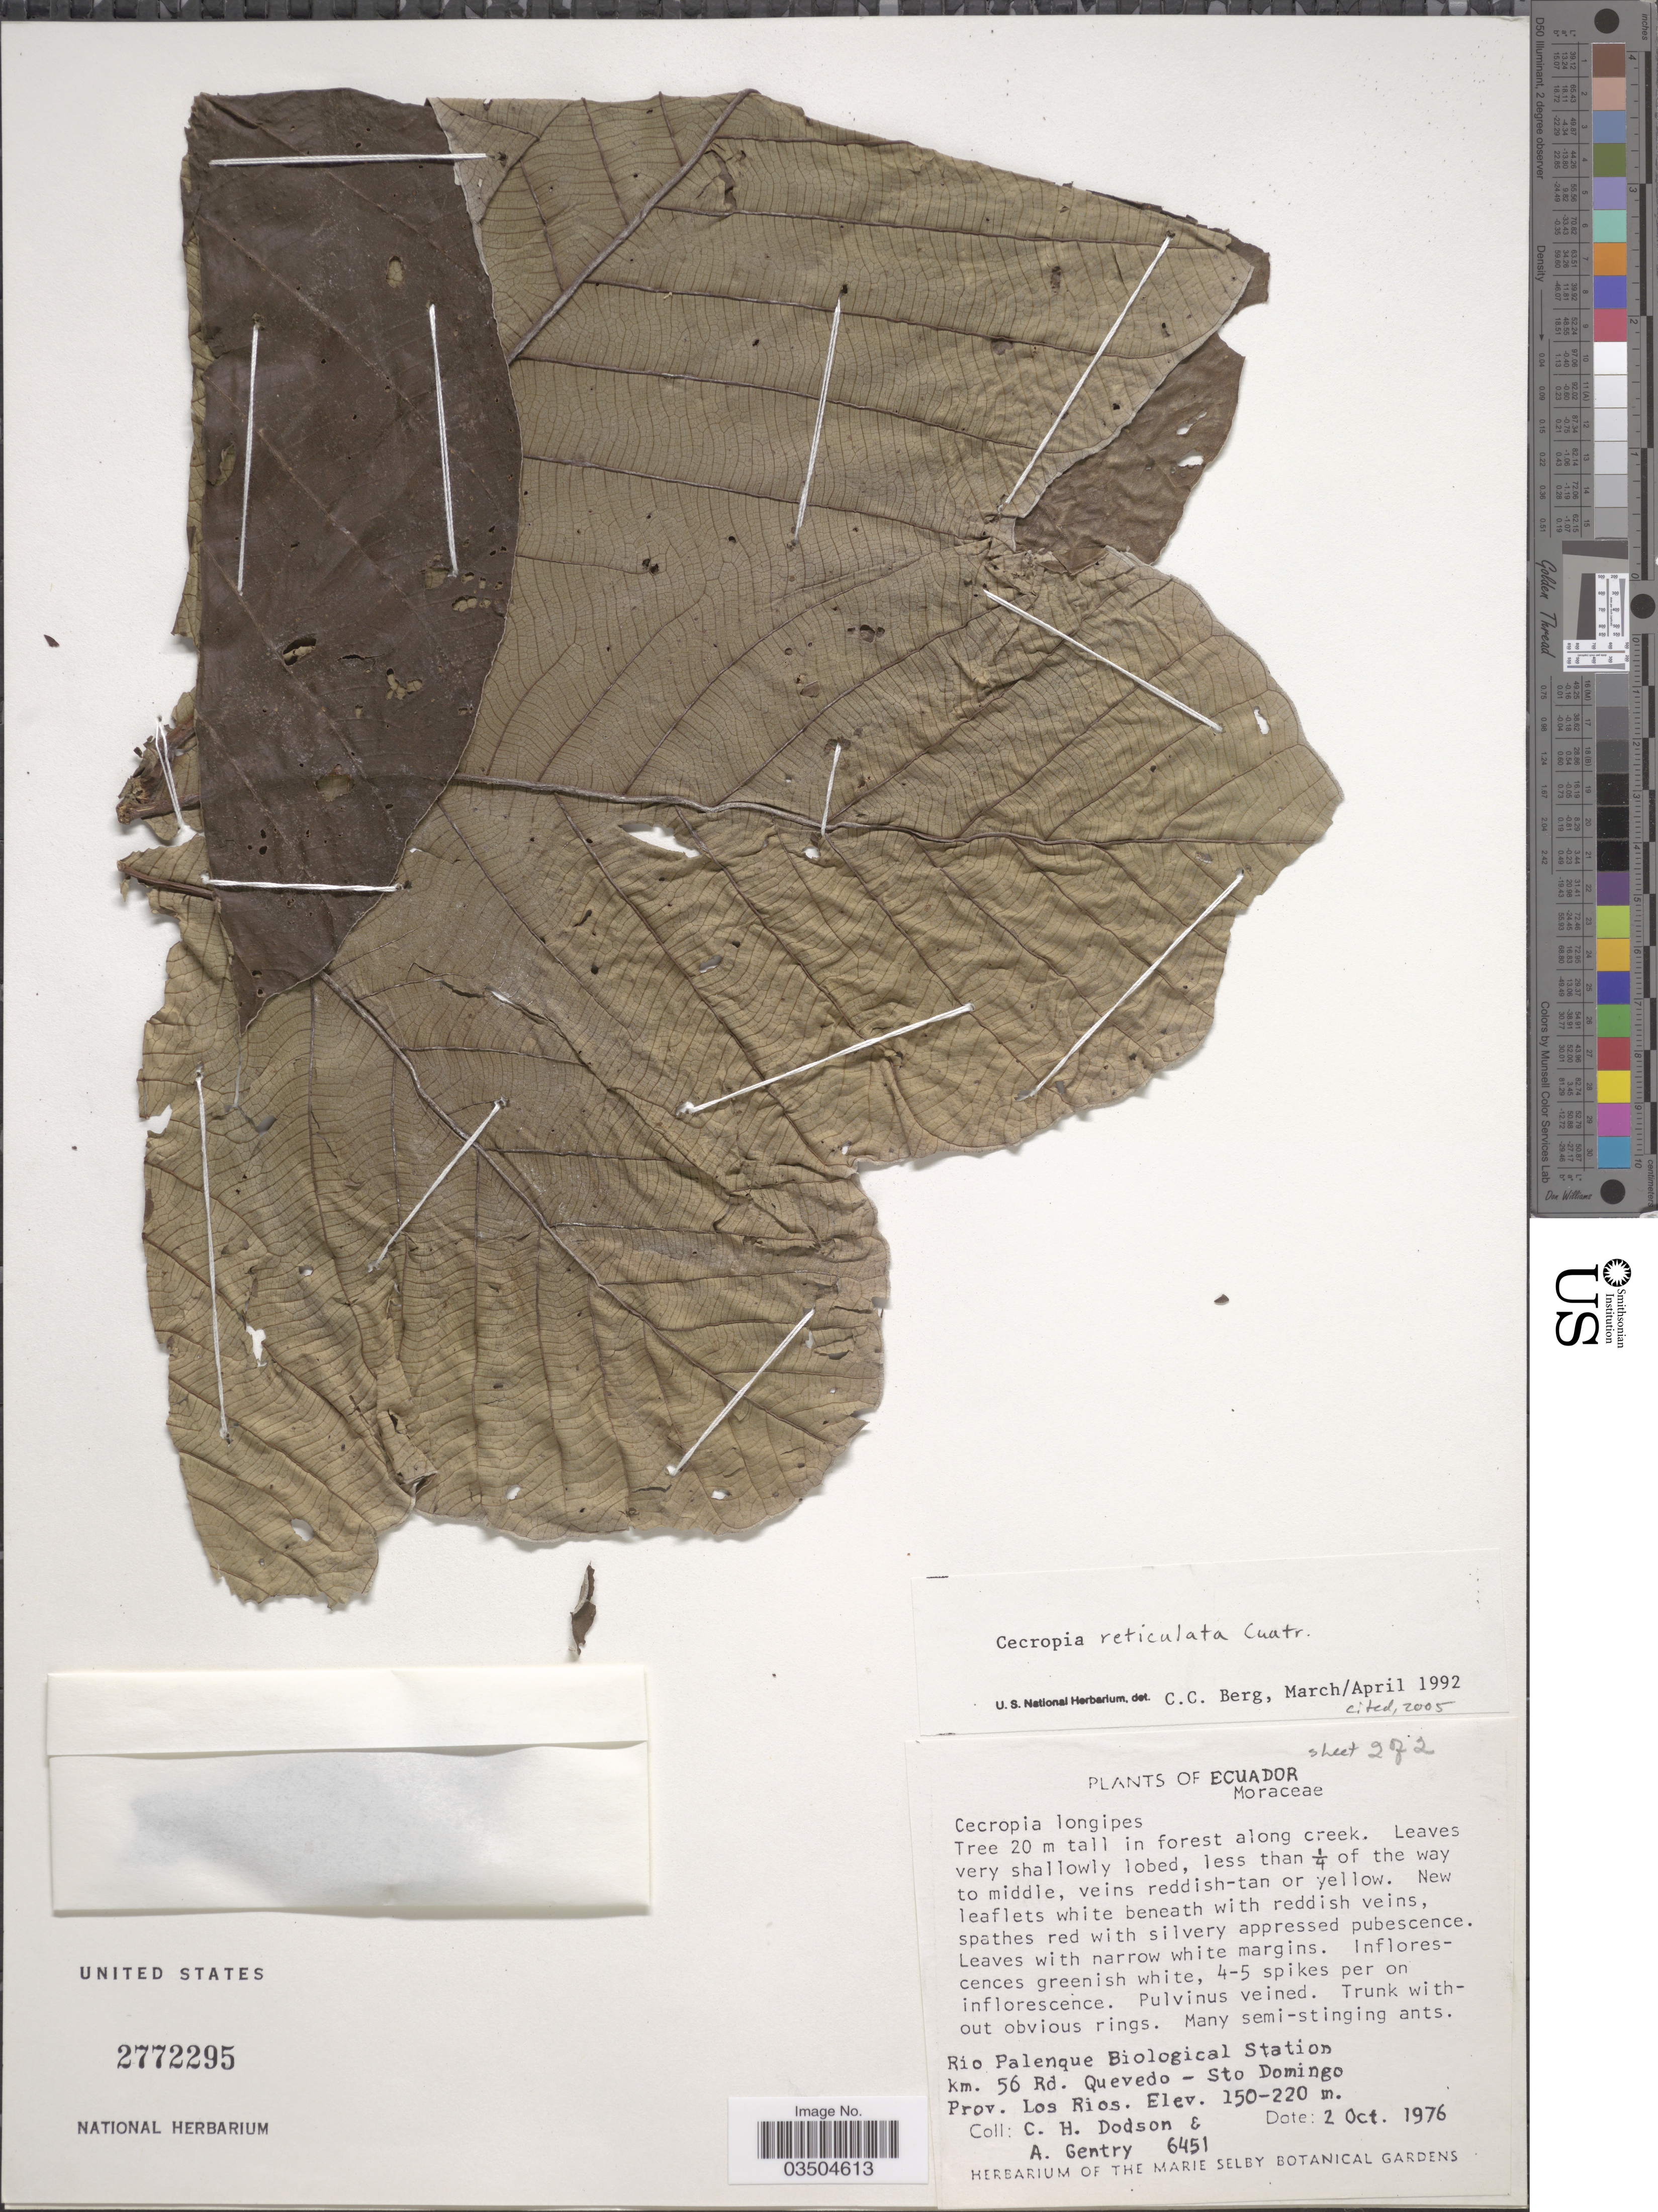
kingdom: Plantae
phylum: Tracheophyta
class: Magnoliopsida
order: Rosales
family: Urticaceae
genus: Cecropia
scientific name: Cecropia reticulata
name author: Cuatrec.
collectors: C. H. Dodson & A. H. Gentry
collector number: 6451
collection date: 1976-10-02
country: Ecuador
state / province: Los Ríos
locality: Río Panlenque Biological Station km. 56 Rd. Quevedo - Sto Domingo.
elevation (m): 150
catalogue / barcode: US 2772295